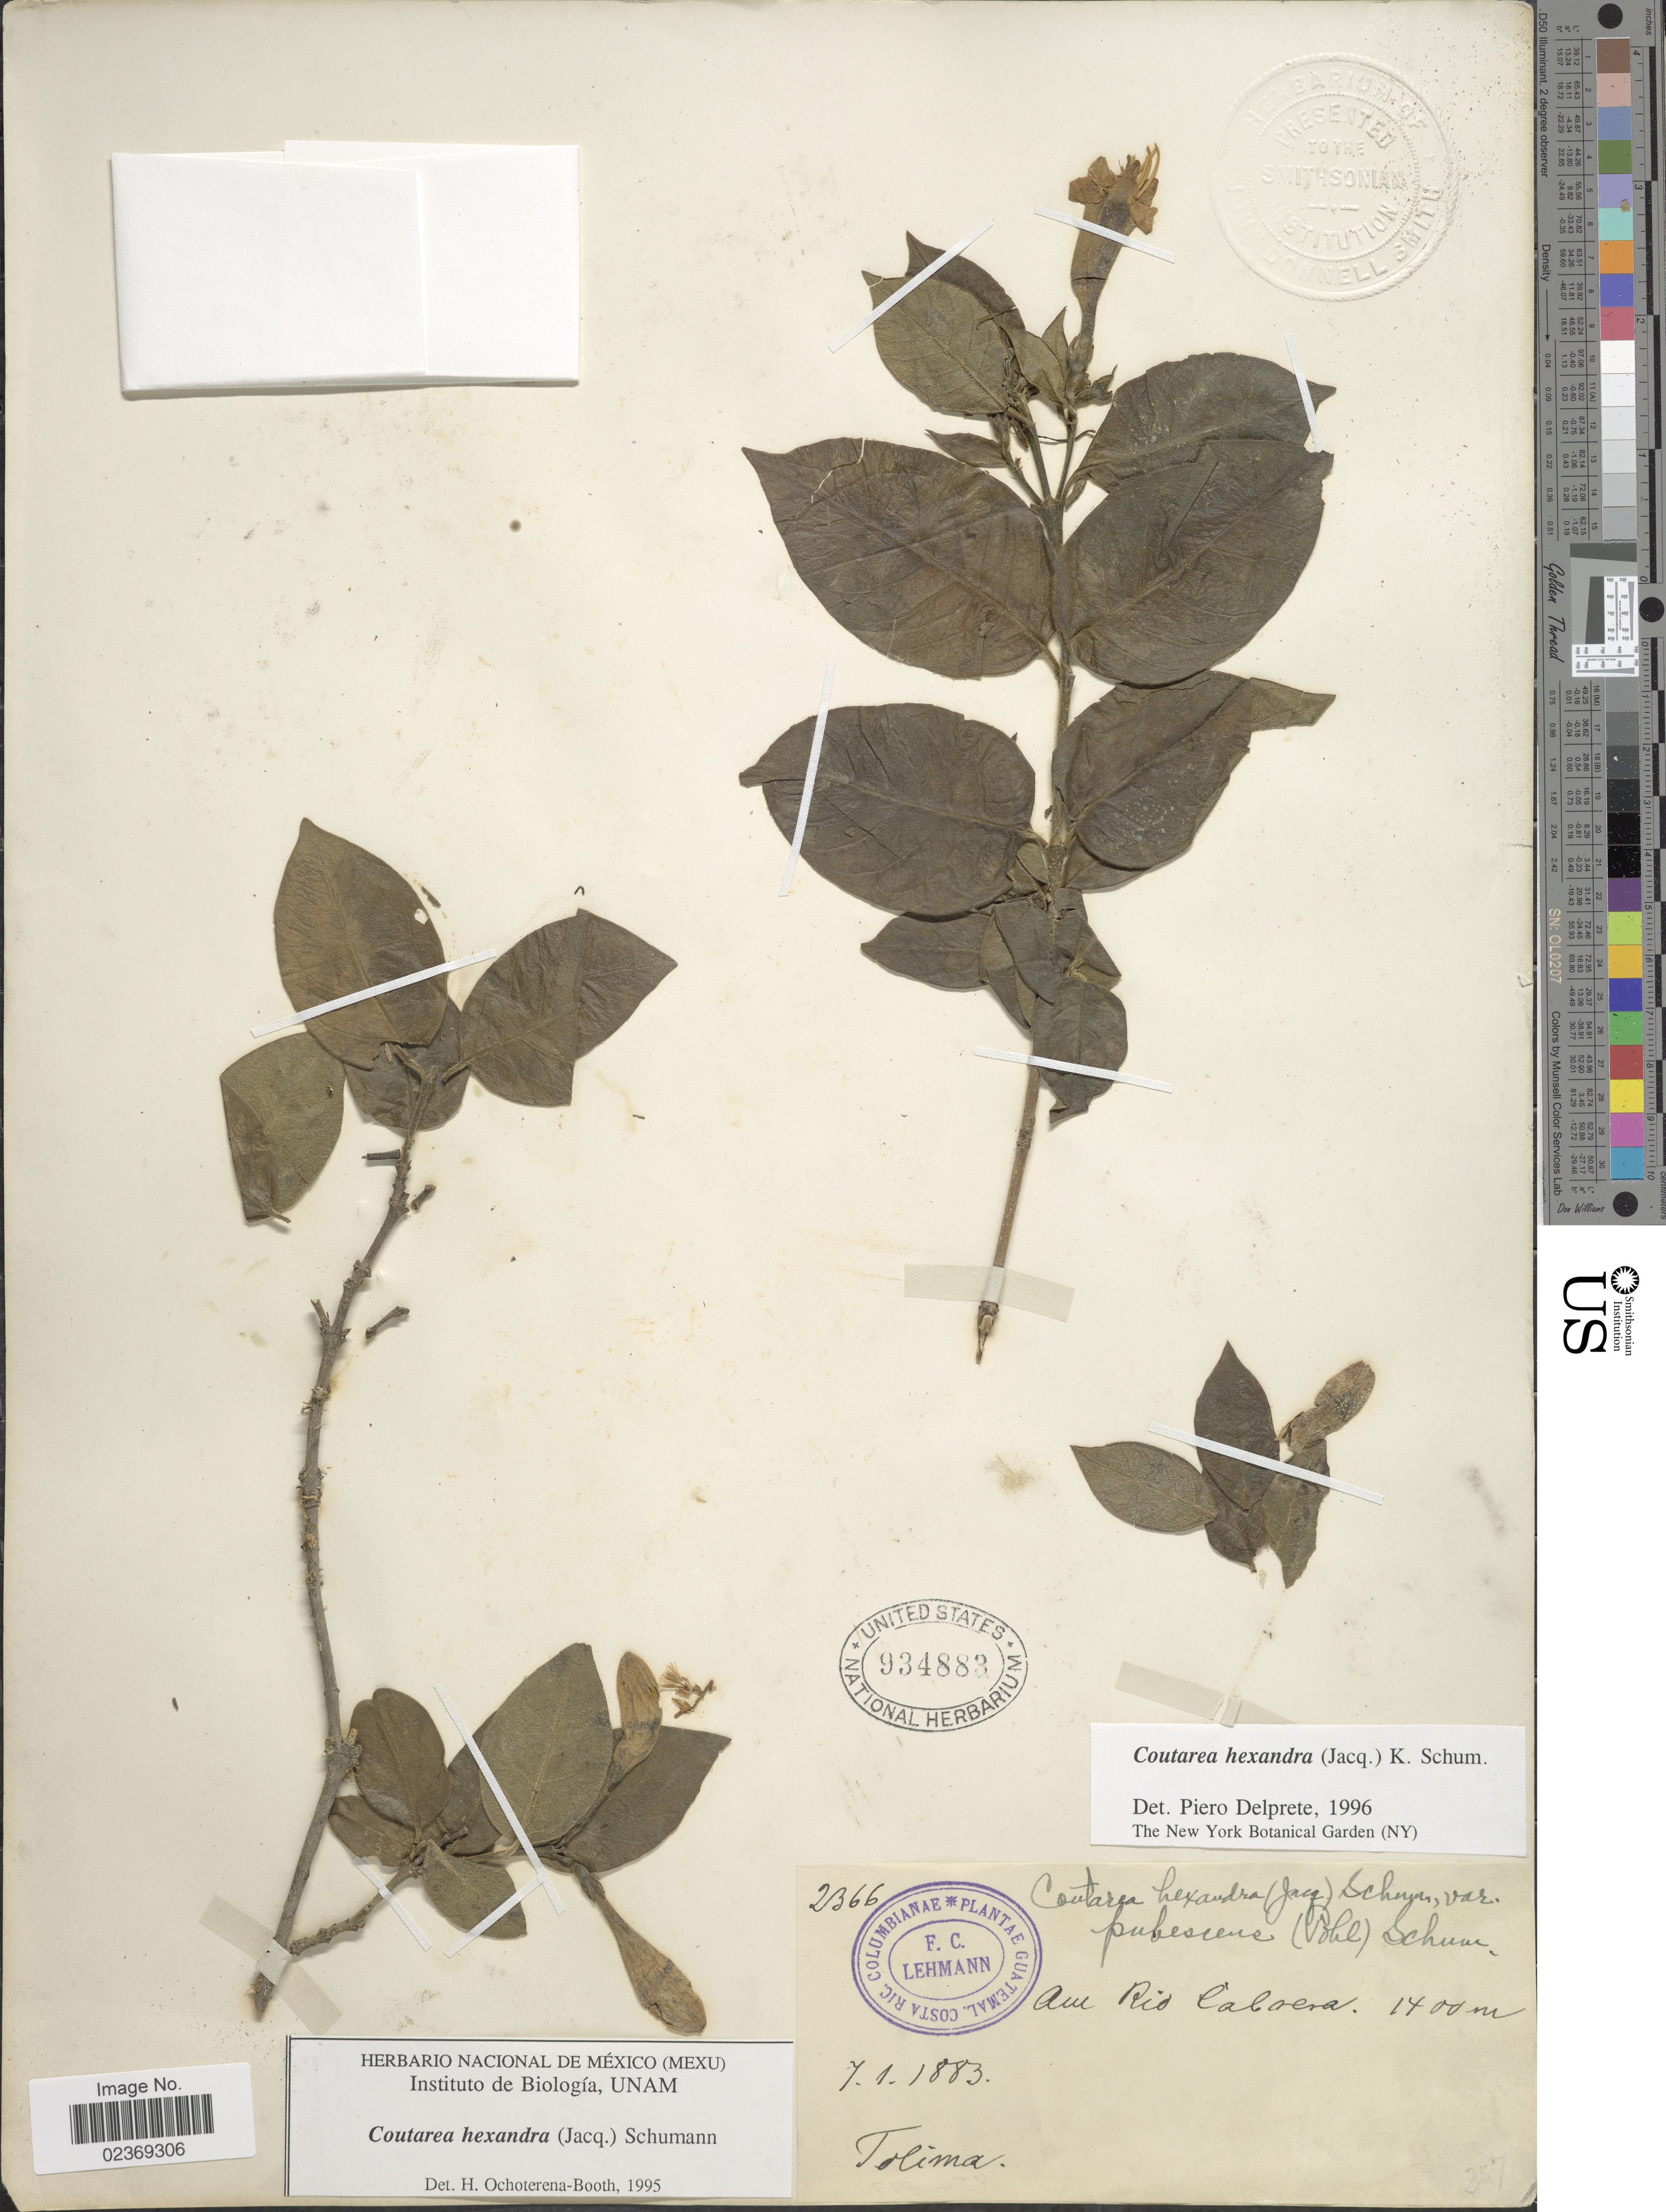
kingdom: Plantae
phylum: Tracheophyta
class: Magnoliopsida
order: Gentianales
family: Rubiaceae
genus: Coutarea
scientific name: Coutarea hexandra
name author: (Jacq.) K. Schum.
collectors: F. C. Lehmann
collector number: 2366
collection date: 1883-01-07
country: Colombia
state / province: Tolima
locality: Am Rio Cabrera. Tolima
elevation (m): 1400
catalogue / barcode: US 934883